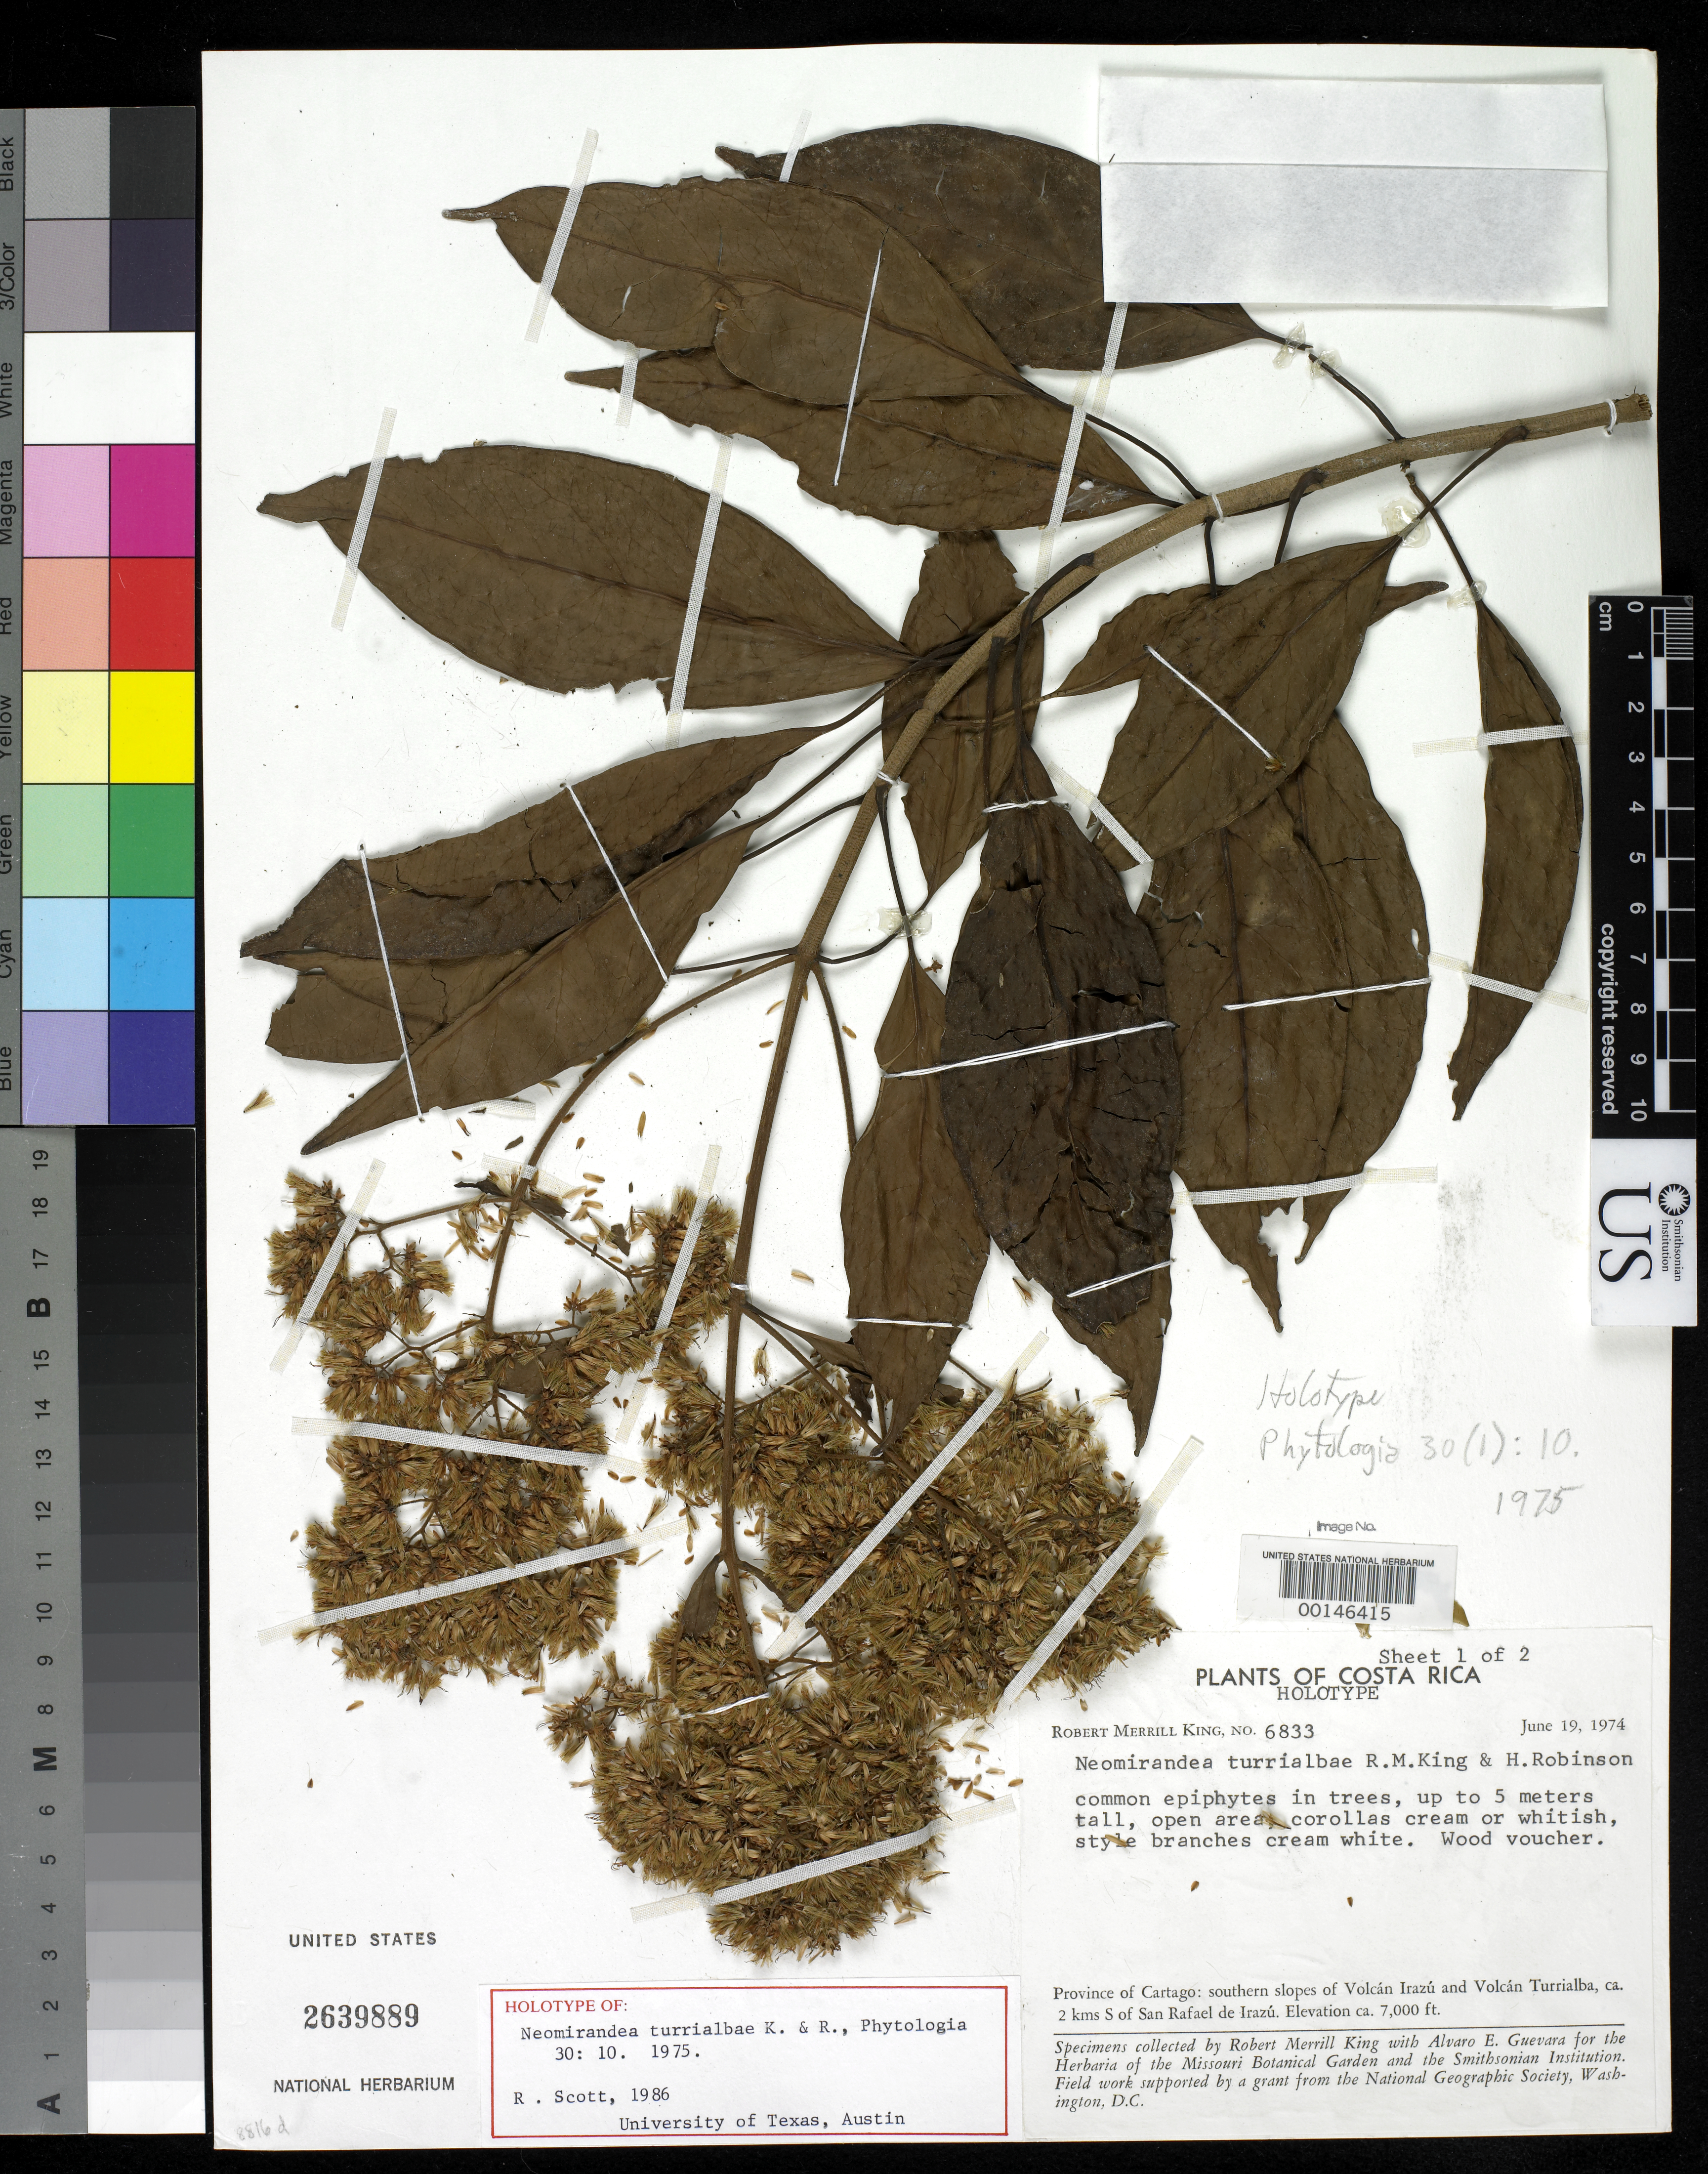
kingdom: Plantae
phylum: Tracheophyta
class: Magnoliopsida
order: Asterales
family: Asteraceae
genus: Neomirandea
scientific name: Neomirandea turrialbae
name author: R.M. King & H. Rob.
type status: Holotype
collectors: R. M. King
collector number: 6833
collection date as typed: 19 Jun 1974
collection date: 1974-06-19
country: Costa Rica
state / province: Cartago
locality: Volcan Irazu and Volcan Turrialba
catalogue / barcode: US 2639889